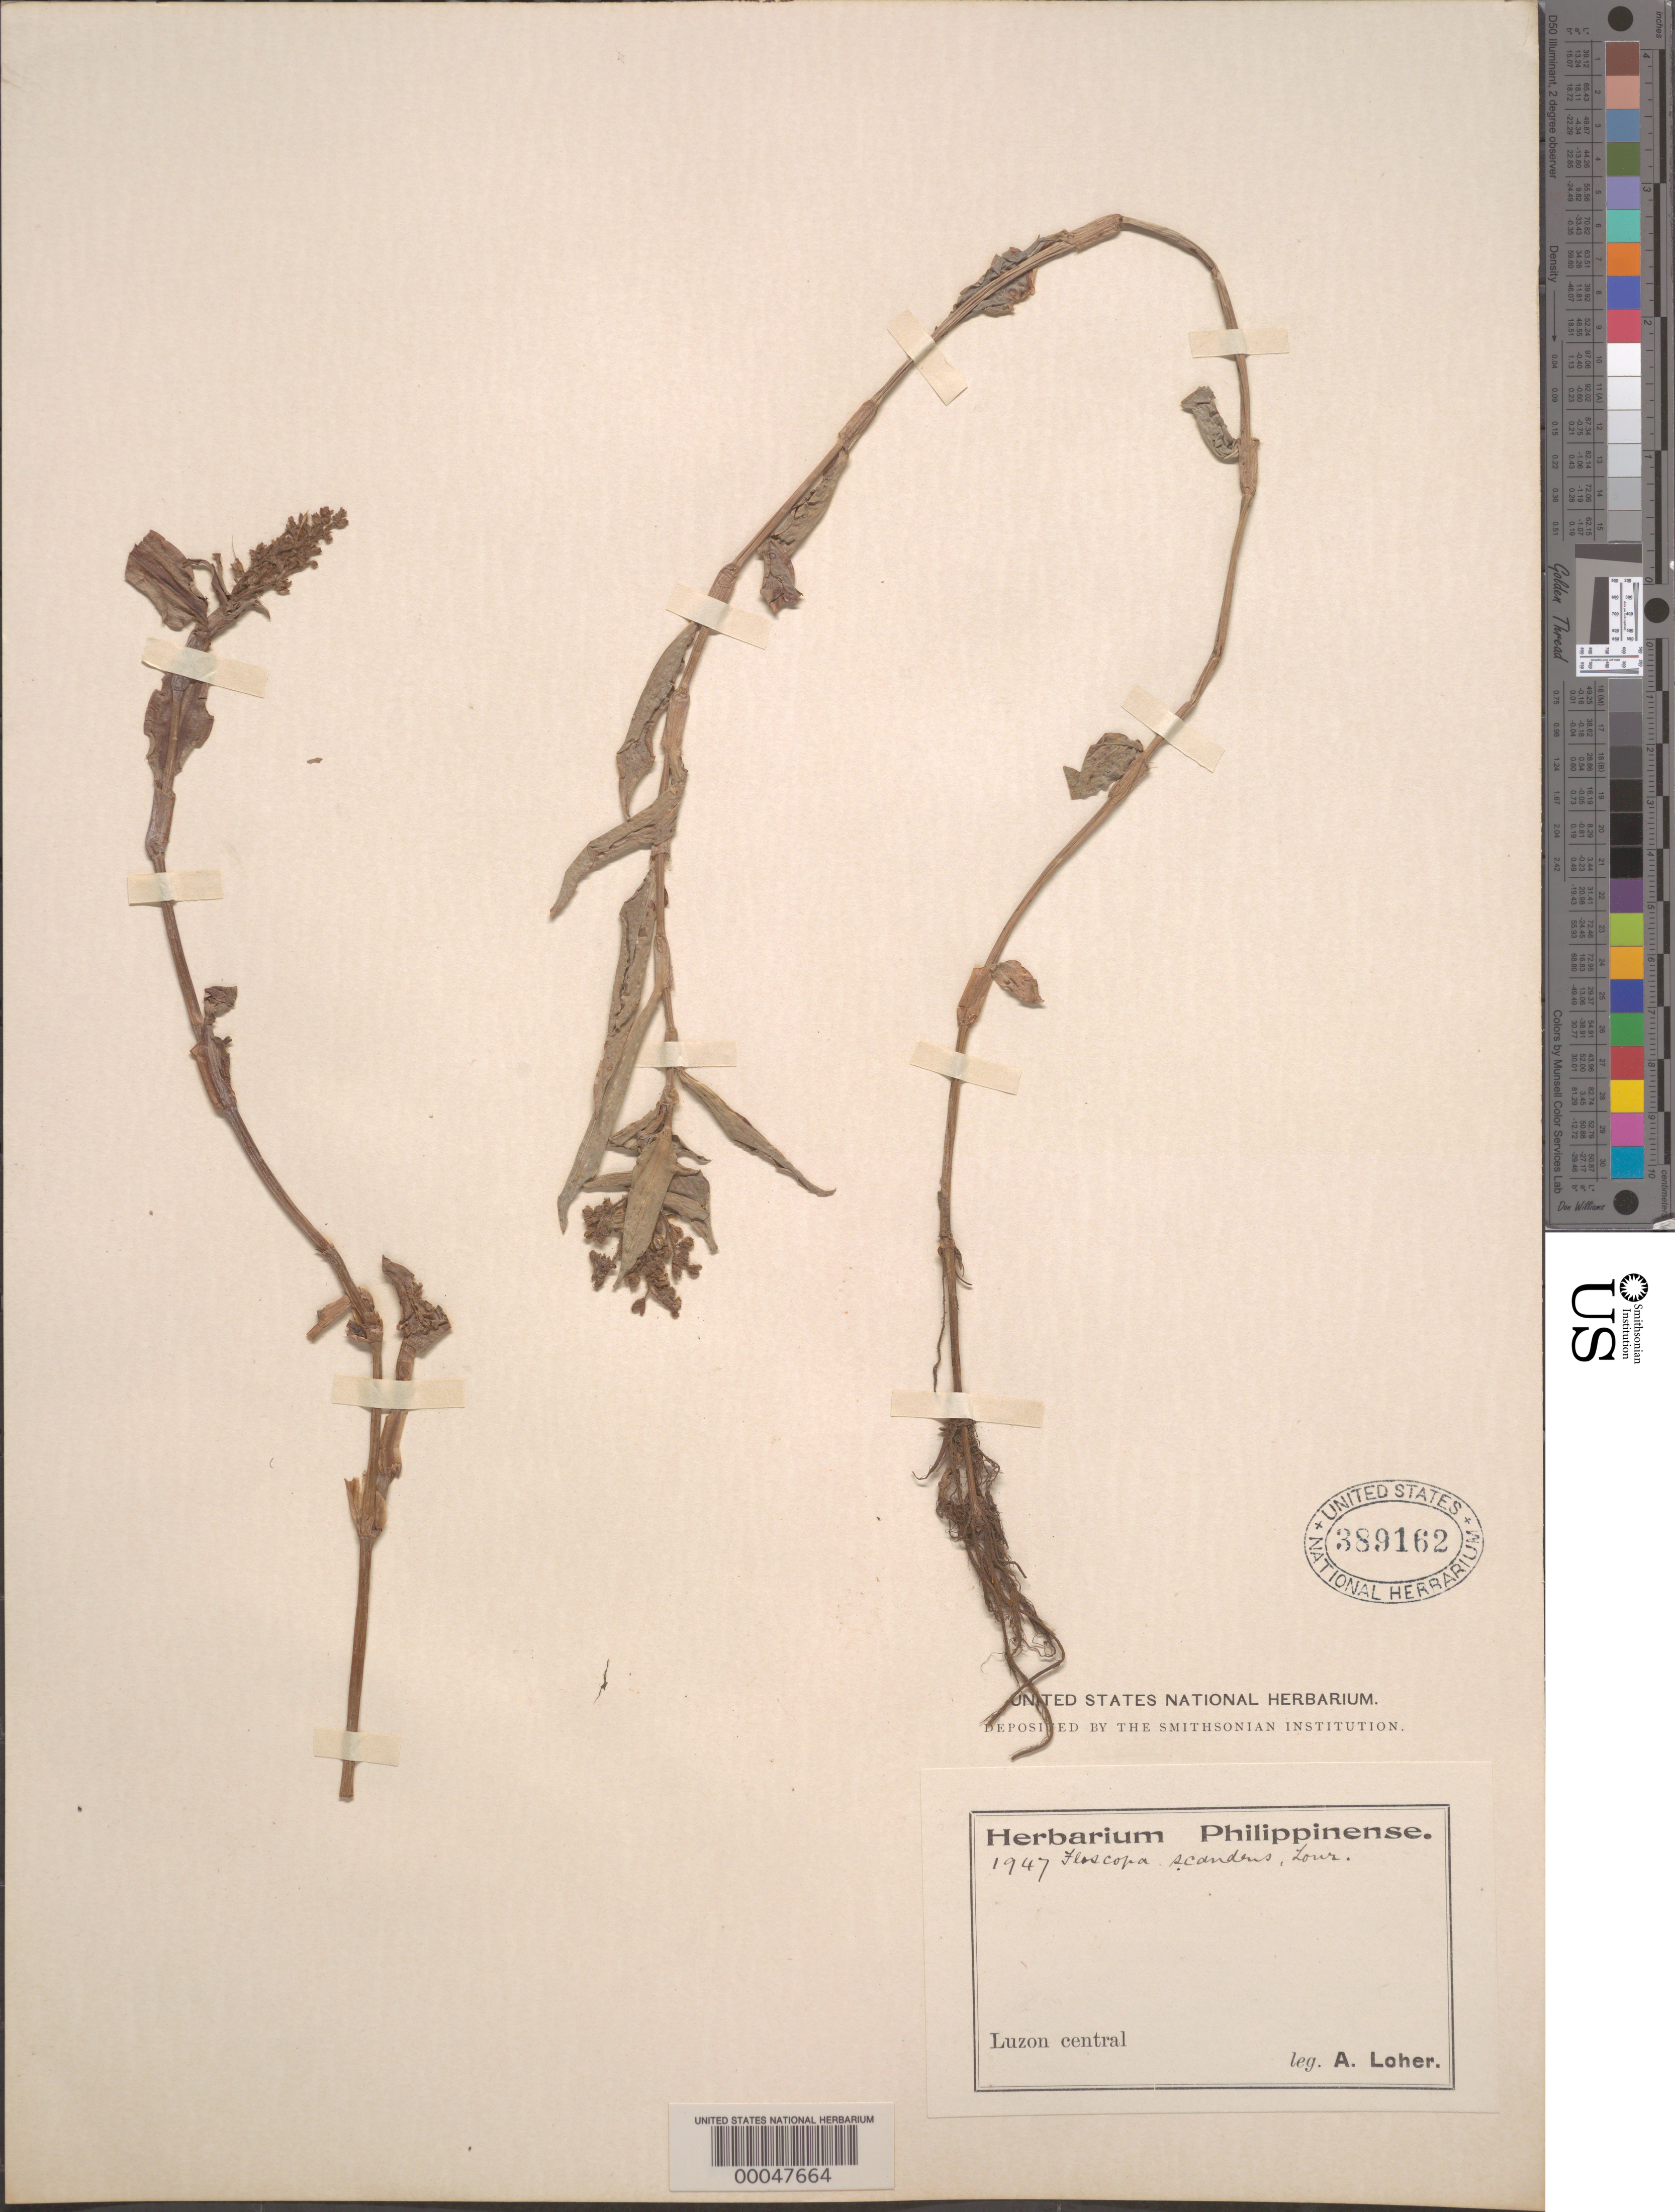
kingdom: Plantae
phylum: Tracheophyta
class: Liliopsida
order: Commelinales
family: Commelinaceae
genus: Floscopa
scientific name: Floscopa scandens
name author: Lour.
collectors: A. Loher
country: Philippines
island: Luzon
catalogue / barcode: US 389162